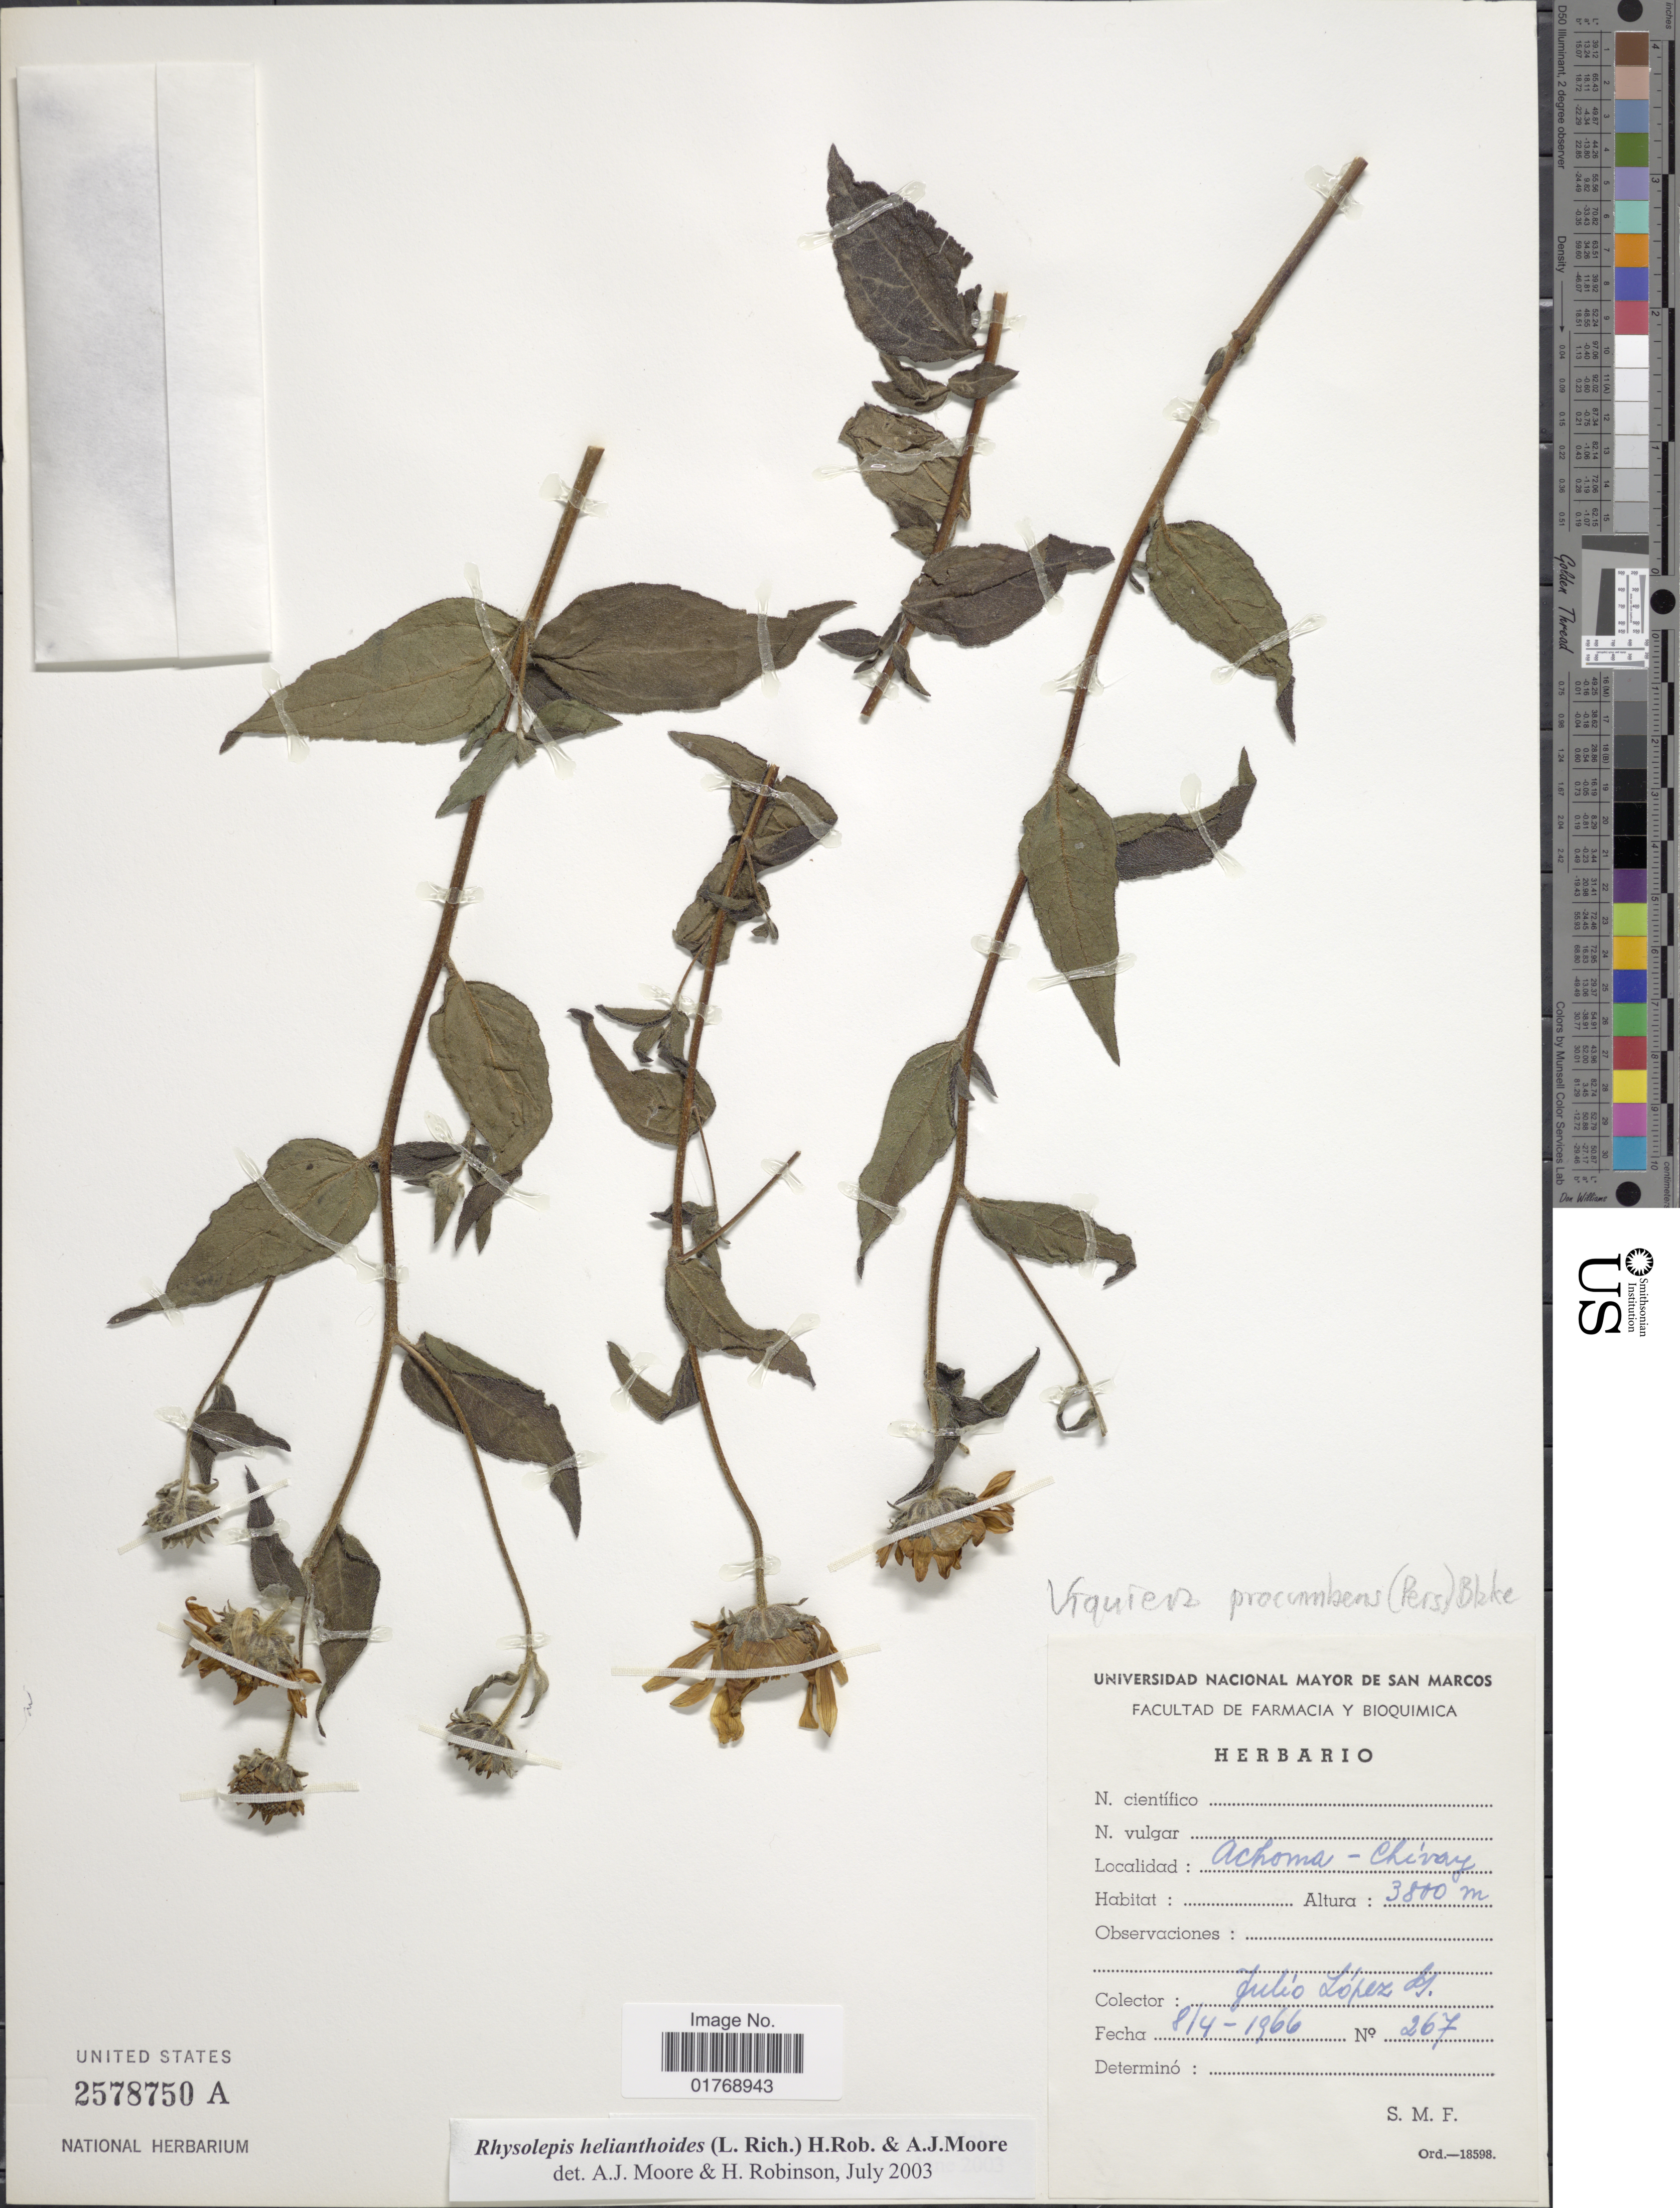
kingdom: Plantae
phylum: Tracheophyta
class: Magnoliopsida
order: Asterales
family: Asteraceae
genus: Viguiera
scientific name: Viguiera procumbens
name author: (Pers.) S.F. Blake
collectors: J. Lopez M.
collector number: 267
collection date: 1966-04-08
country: Peru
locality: Achoma - Chivay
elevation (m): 3800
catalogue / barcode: US 2578750A